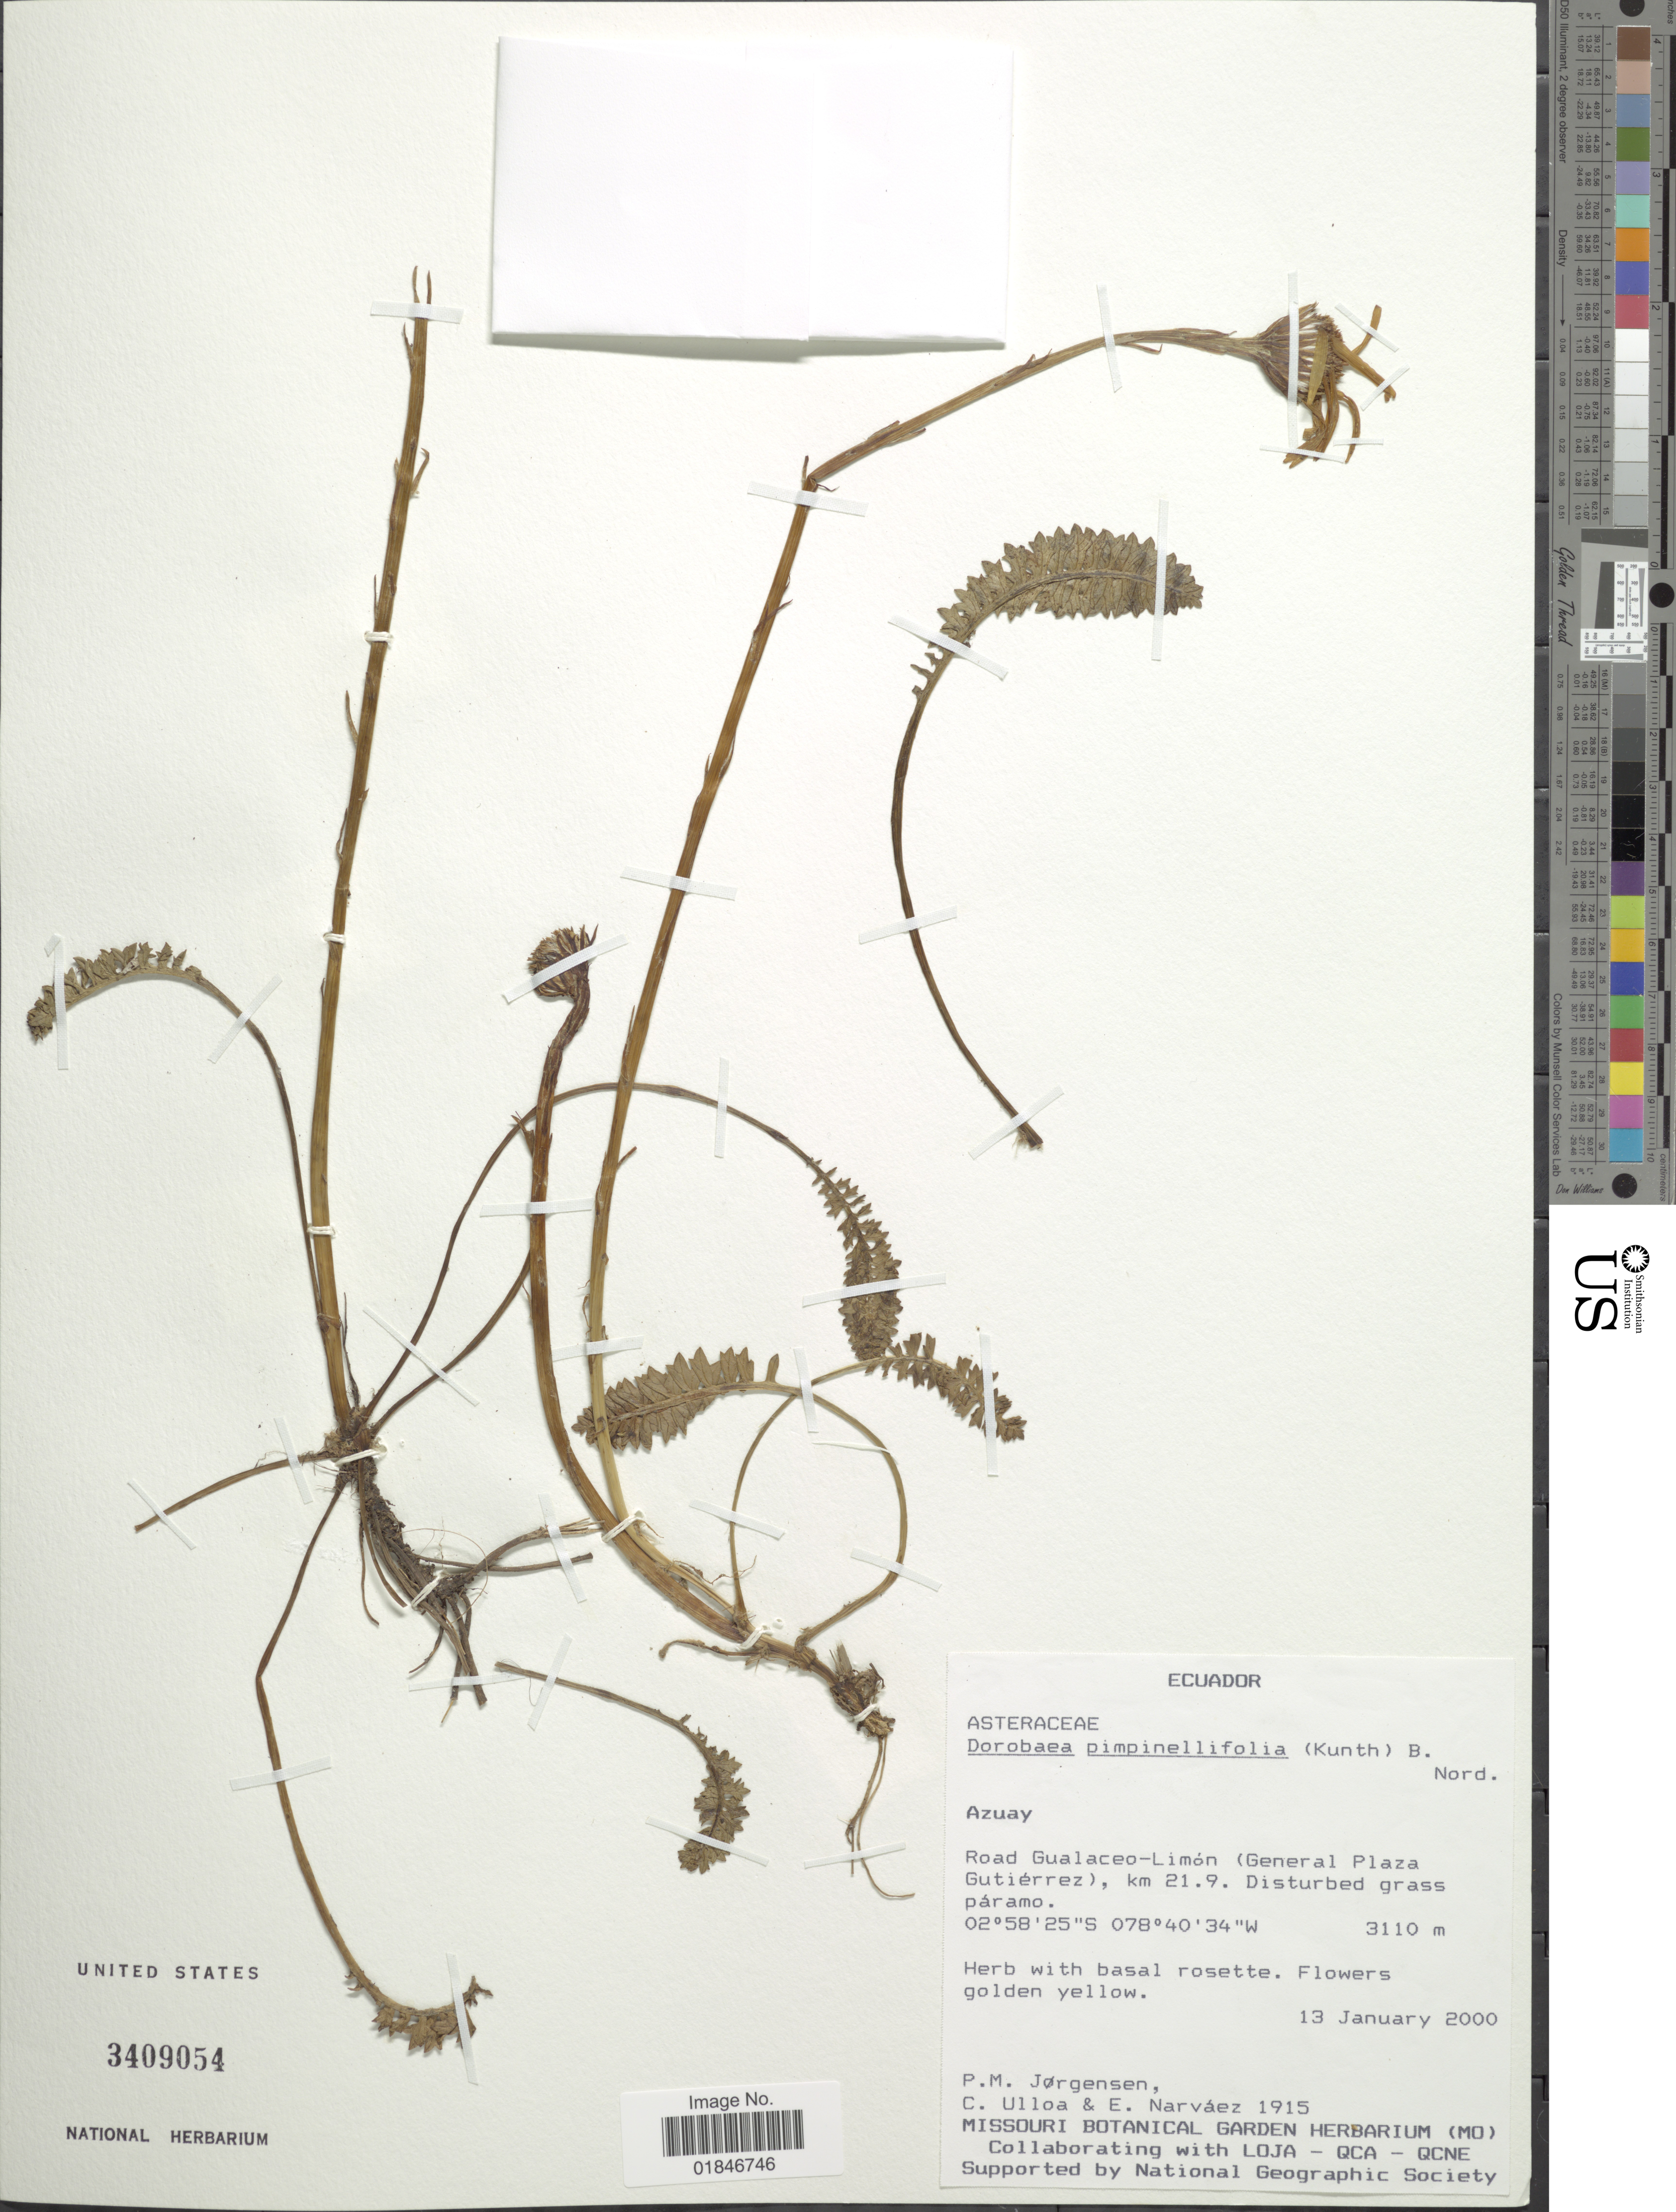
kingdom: Plantae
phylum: Tracheophyta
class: Magnoliopsida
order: Asterales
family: Asteraceae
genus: Dorobaea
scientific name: Dorobaea pimpinellifolia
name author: (Kunth) B. Nord.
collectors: P. Jørgensen, C. Ulloa & E. Narváez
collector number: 1915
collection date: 2000-01-13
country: Ecuador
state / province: Azuay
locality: Azuay, Road Gualaceo-Limon (General Plaza Gutierrez), km 21.9.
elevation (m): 3110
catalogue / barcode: US 3409054